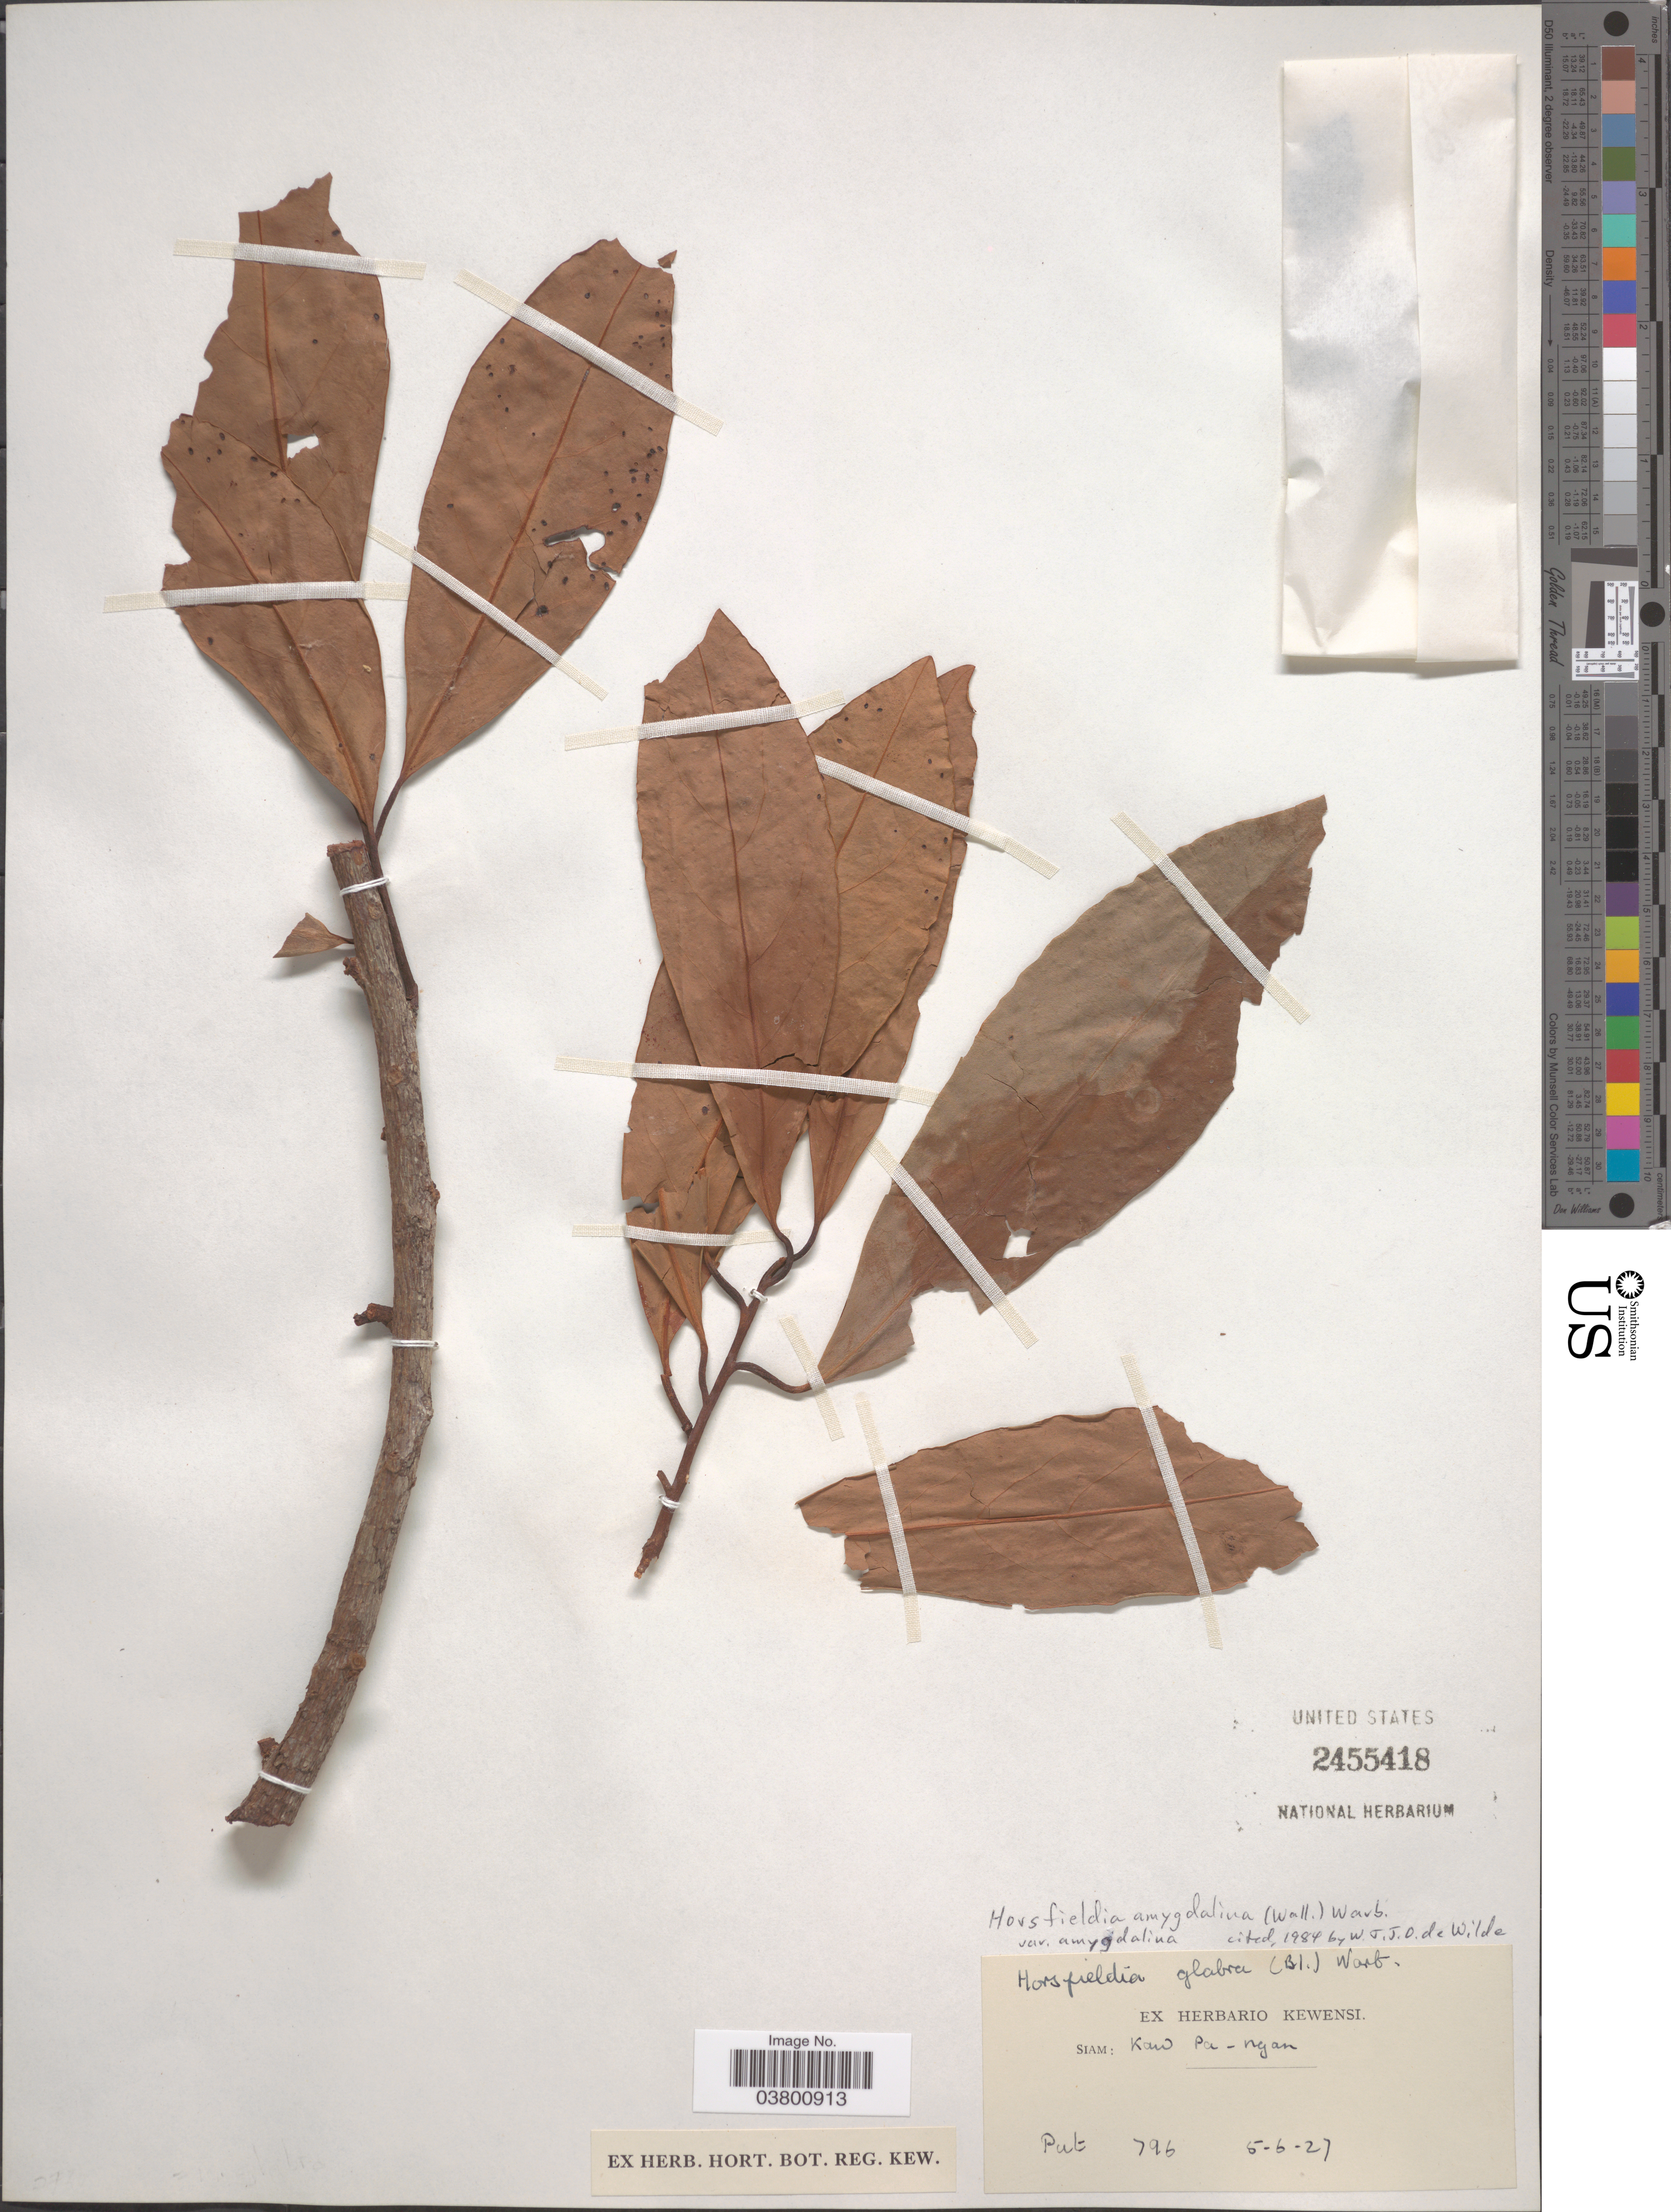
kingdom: Plantae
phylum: Tracheophyta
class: Magnoliopsida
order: Magnoliales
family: Myristicaceae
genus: Horsfieldia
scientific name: Horsfieldia amygdalina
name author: Warb.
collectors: -. Put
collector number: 796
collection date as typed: Transcribed d/m/y: 5/6/27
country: Thailand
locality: Siam: Kaw Pa-ngan.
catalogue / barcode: US 2455418